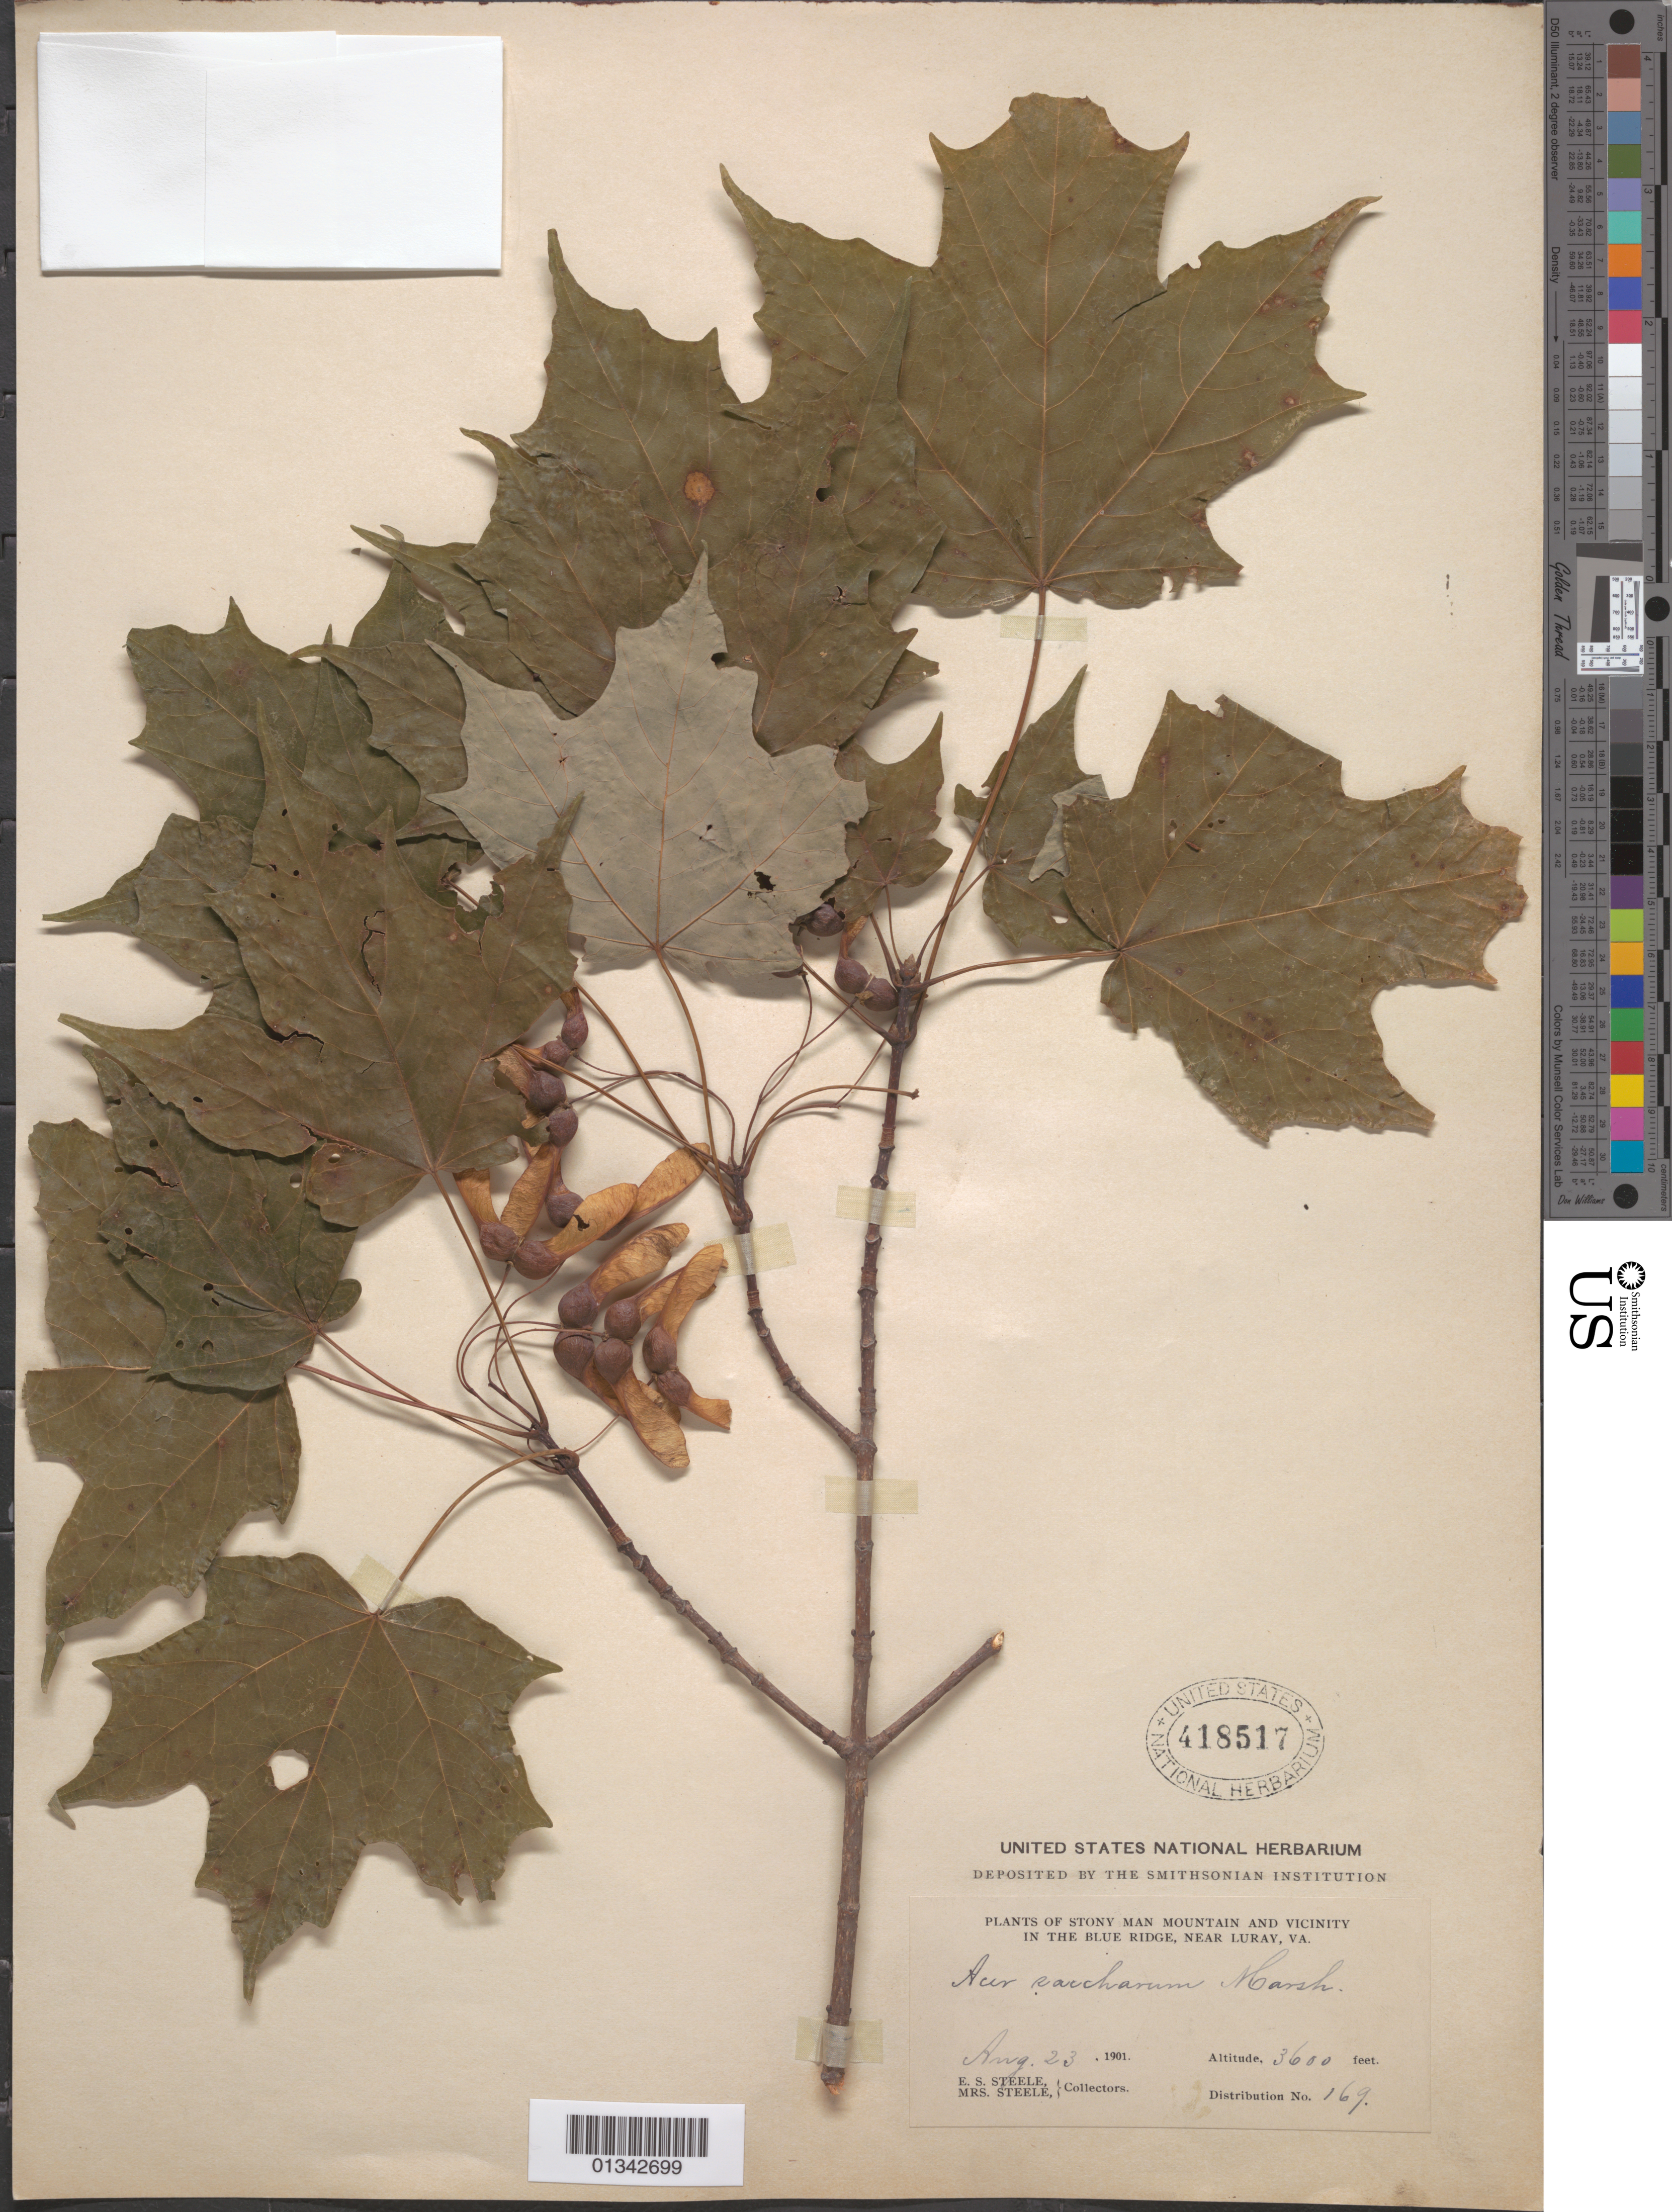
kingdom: Plantae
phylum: Tracheophyta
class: Magnoliopsida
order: Sapindales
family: Sapindaceae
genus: Acer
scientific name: Acer saccharum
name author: Marshall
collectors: E. Steele & Mrs. E. S. Steele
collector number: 169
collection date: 1901-08-23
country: United States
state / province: Virginia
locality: Stony Man Mountain and vicinity in the Blue Ridge, near Luray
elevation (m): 1097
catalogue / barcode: US 418517